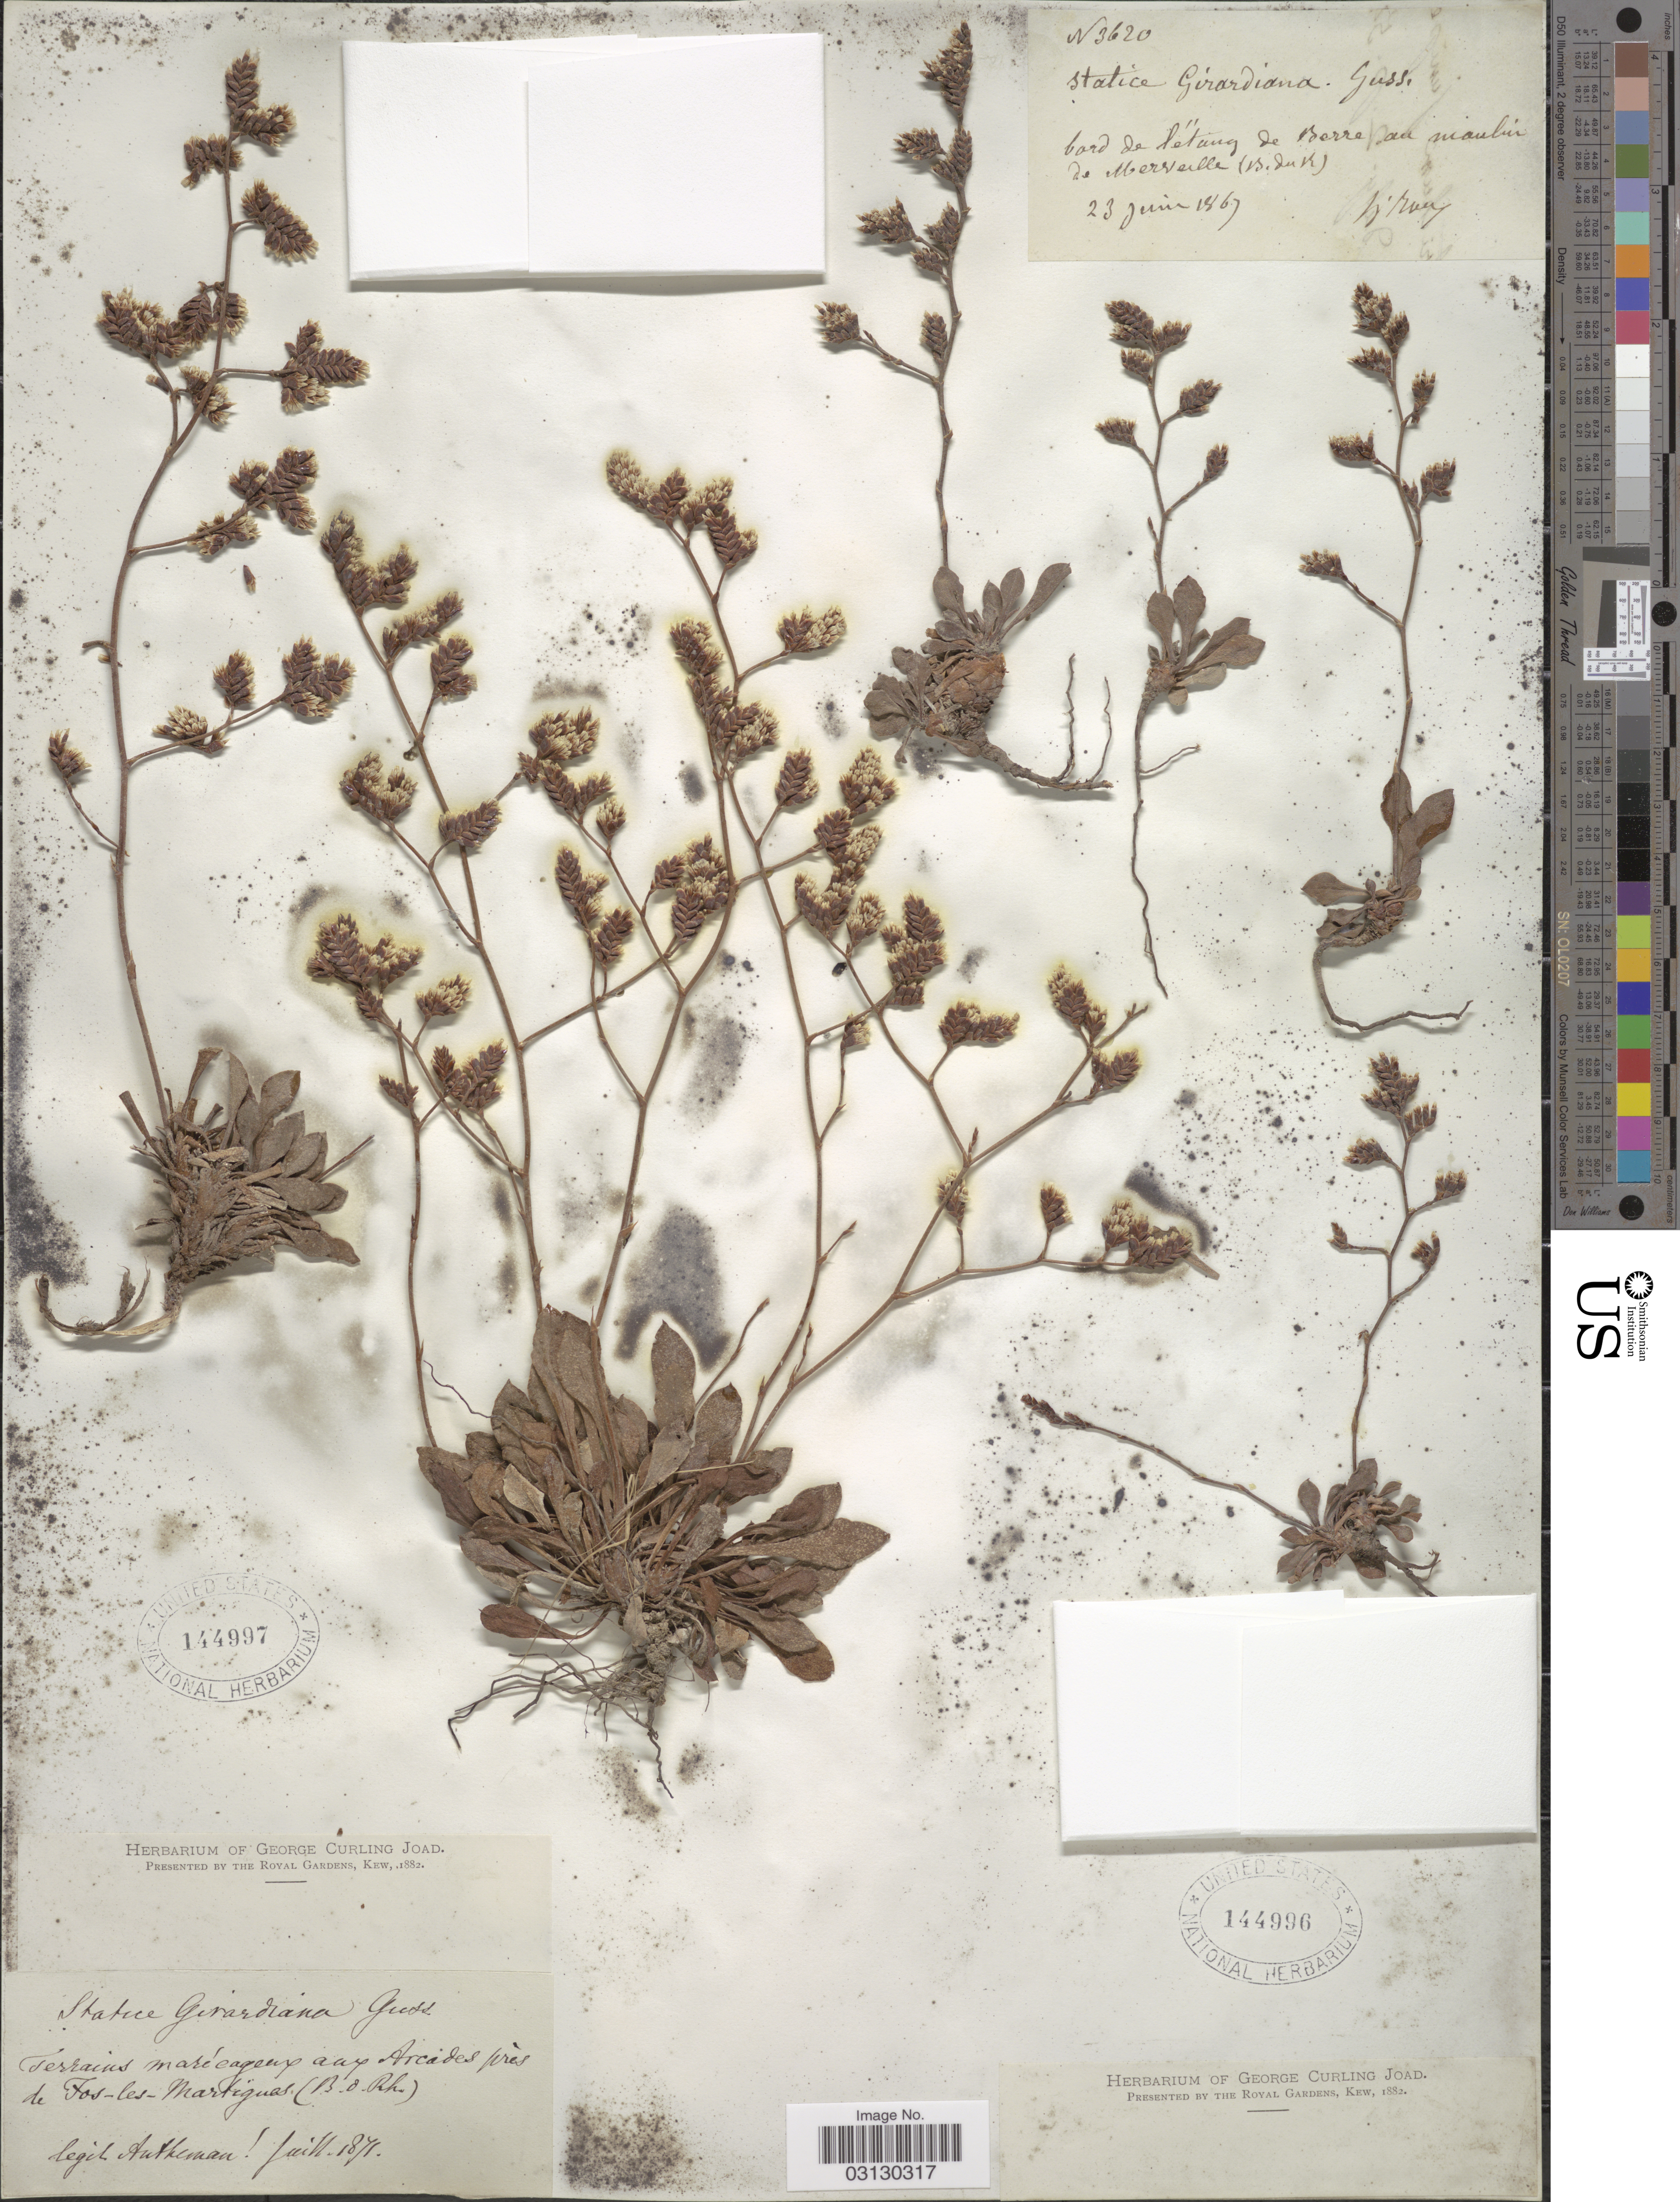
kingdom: Plantae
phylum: Tracheophyta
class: Magnoliopsida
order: Caryophyllales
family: Plumbaginaceae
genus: Limonium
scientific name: Limonium girardianum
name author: (Gussone) Kuntze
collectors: Autheman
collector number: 3620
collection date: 1867-06-23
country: France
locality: Bord de l'etang de Berre au Maubú [interpreted] de Marseille (B. du R).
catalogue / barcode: US 144996-2